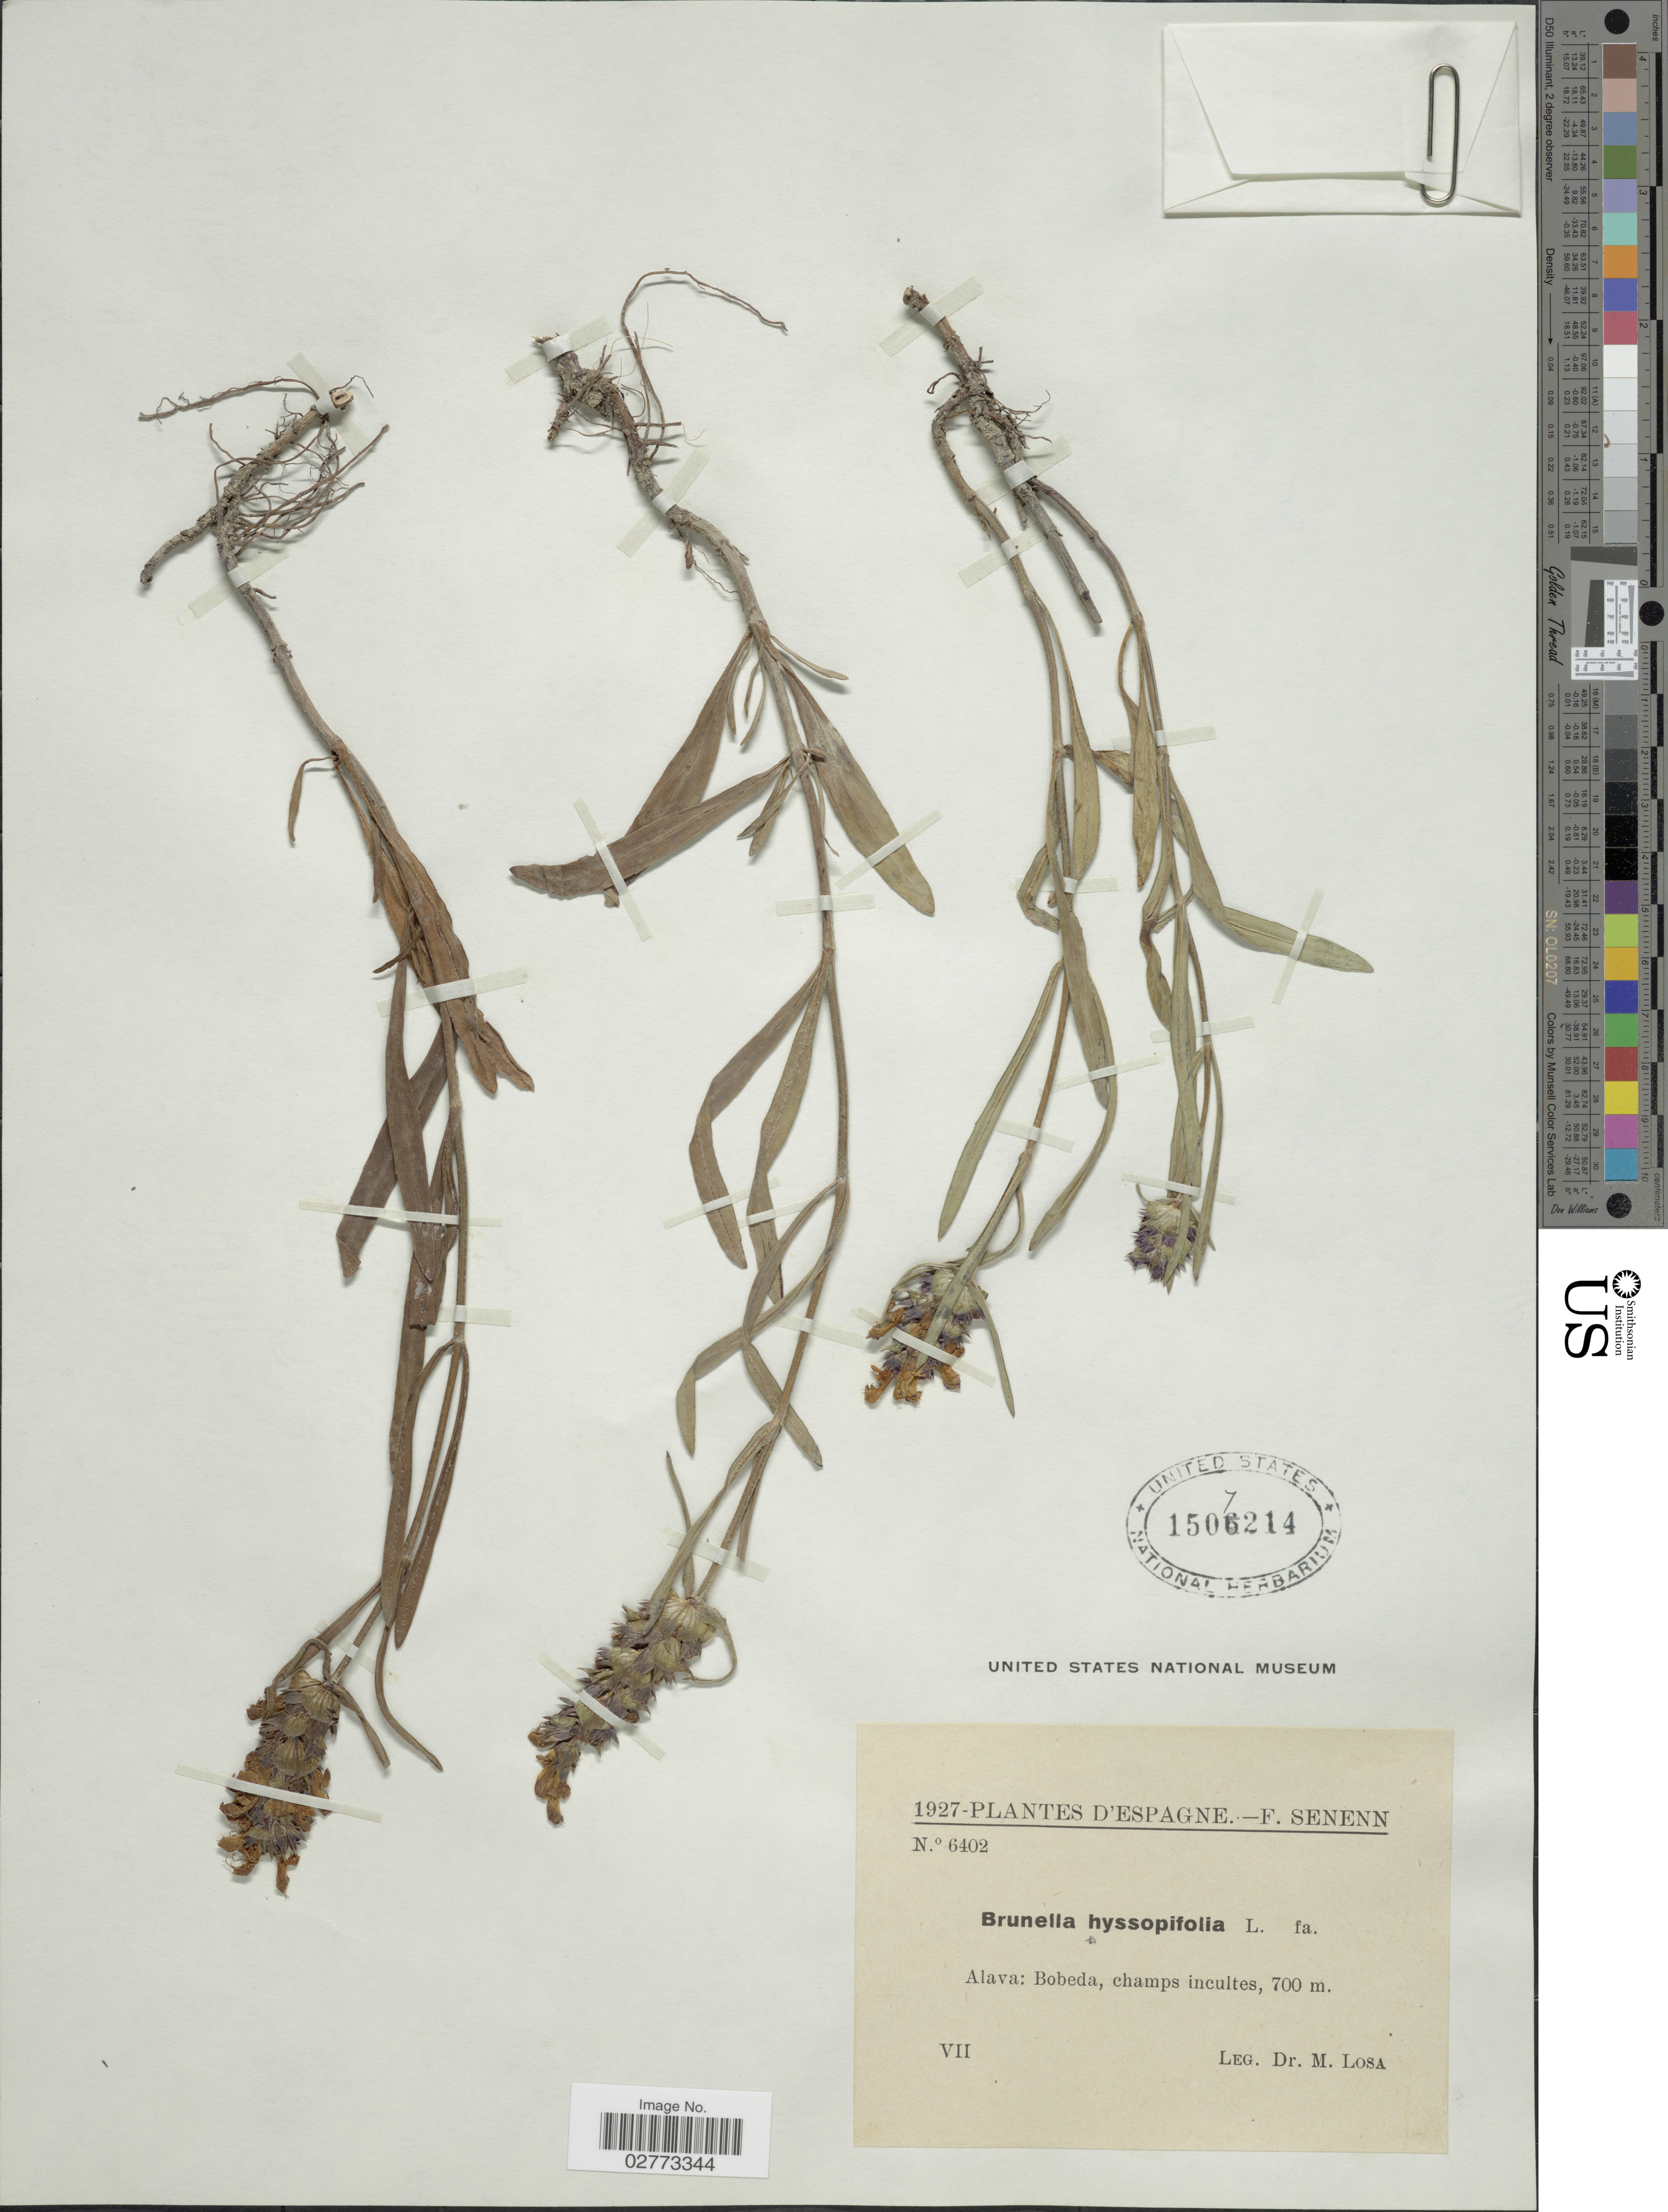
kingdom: Plantae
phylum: Tracheophyta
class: Magnoliopsida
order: Lamiales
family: Lamiaceae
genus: Prunella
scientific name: Prunella hyssopifolia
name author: L.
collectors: Losa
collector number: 6402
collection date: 1927-07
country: Spain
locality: Espagne. Alava: Bobeda, champs incultes.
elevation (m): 700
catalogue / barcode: US 1507214